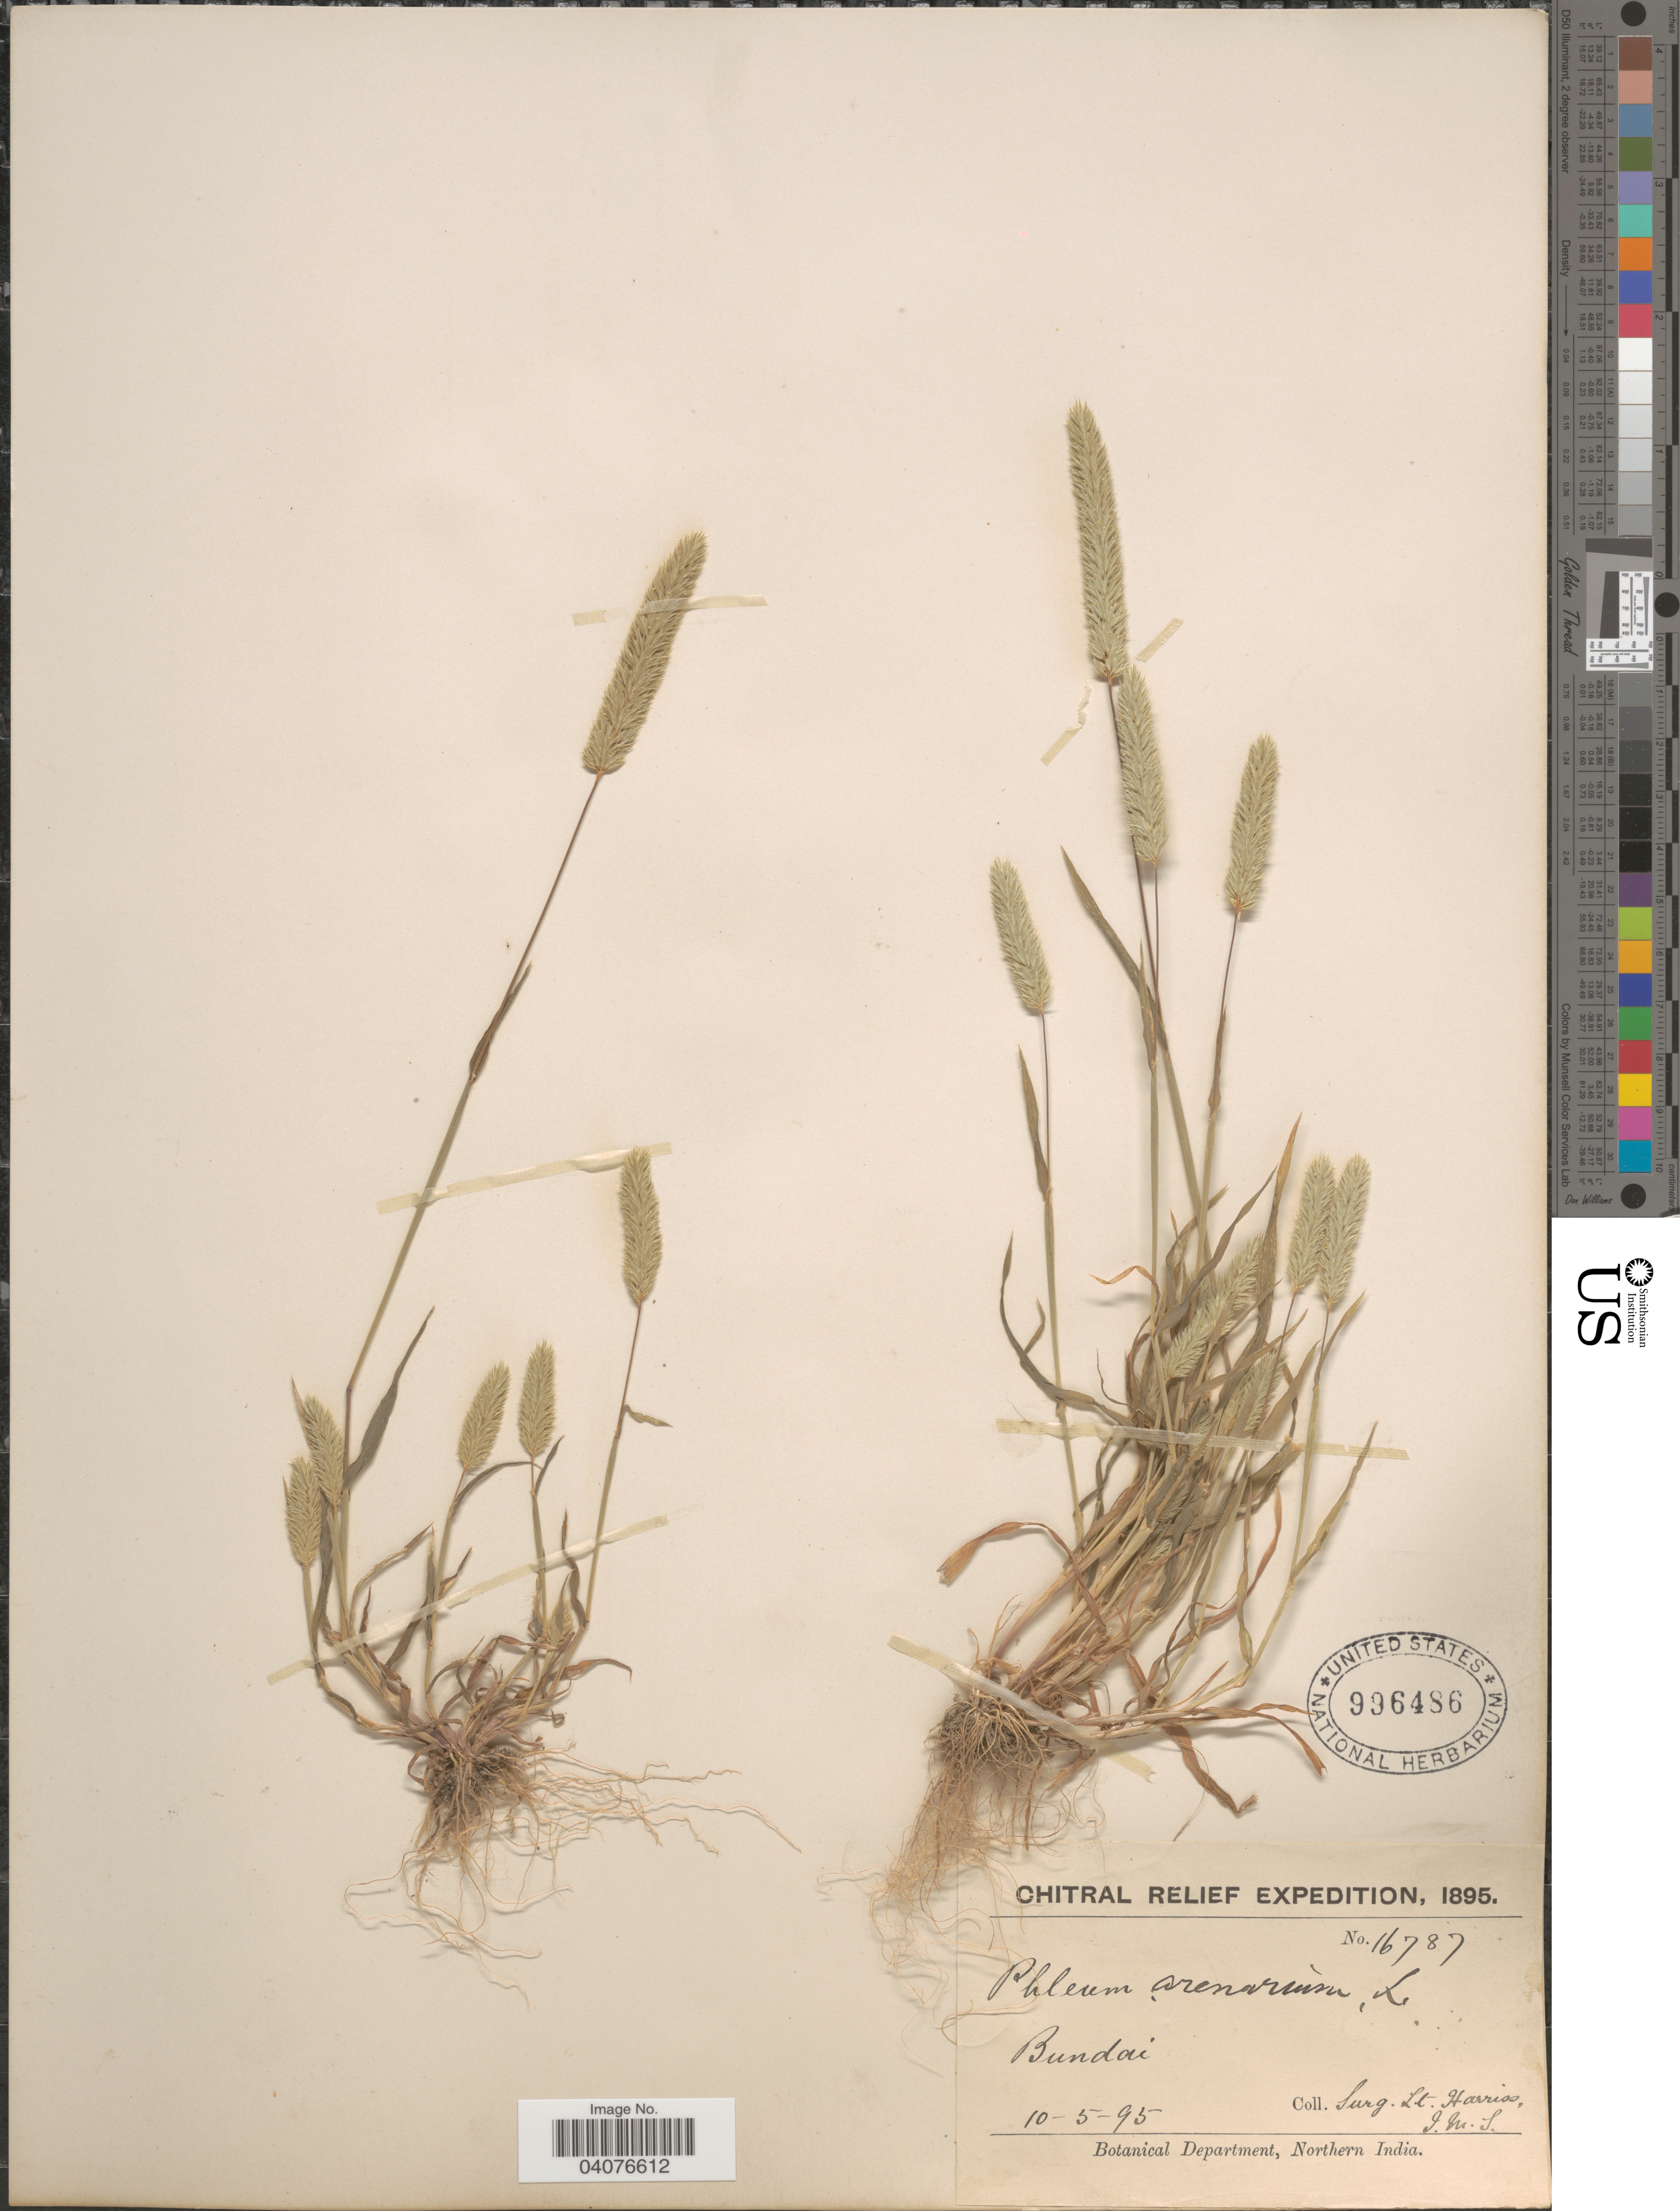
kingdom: Plantae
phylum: Tracheophyta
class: Liliopsida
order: Poales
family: Poaceae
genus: Phleum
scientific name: Phleum arenarium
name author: L.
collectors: S. A. Harris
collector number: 16787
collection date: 1895-05-10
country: Pakistan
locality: Chitral Relief Expedition, 1895. Bundai.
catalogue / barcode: US 996486